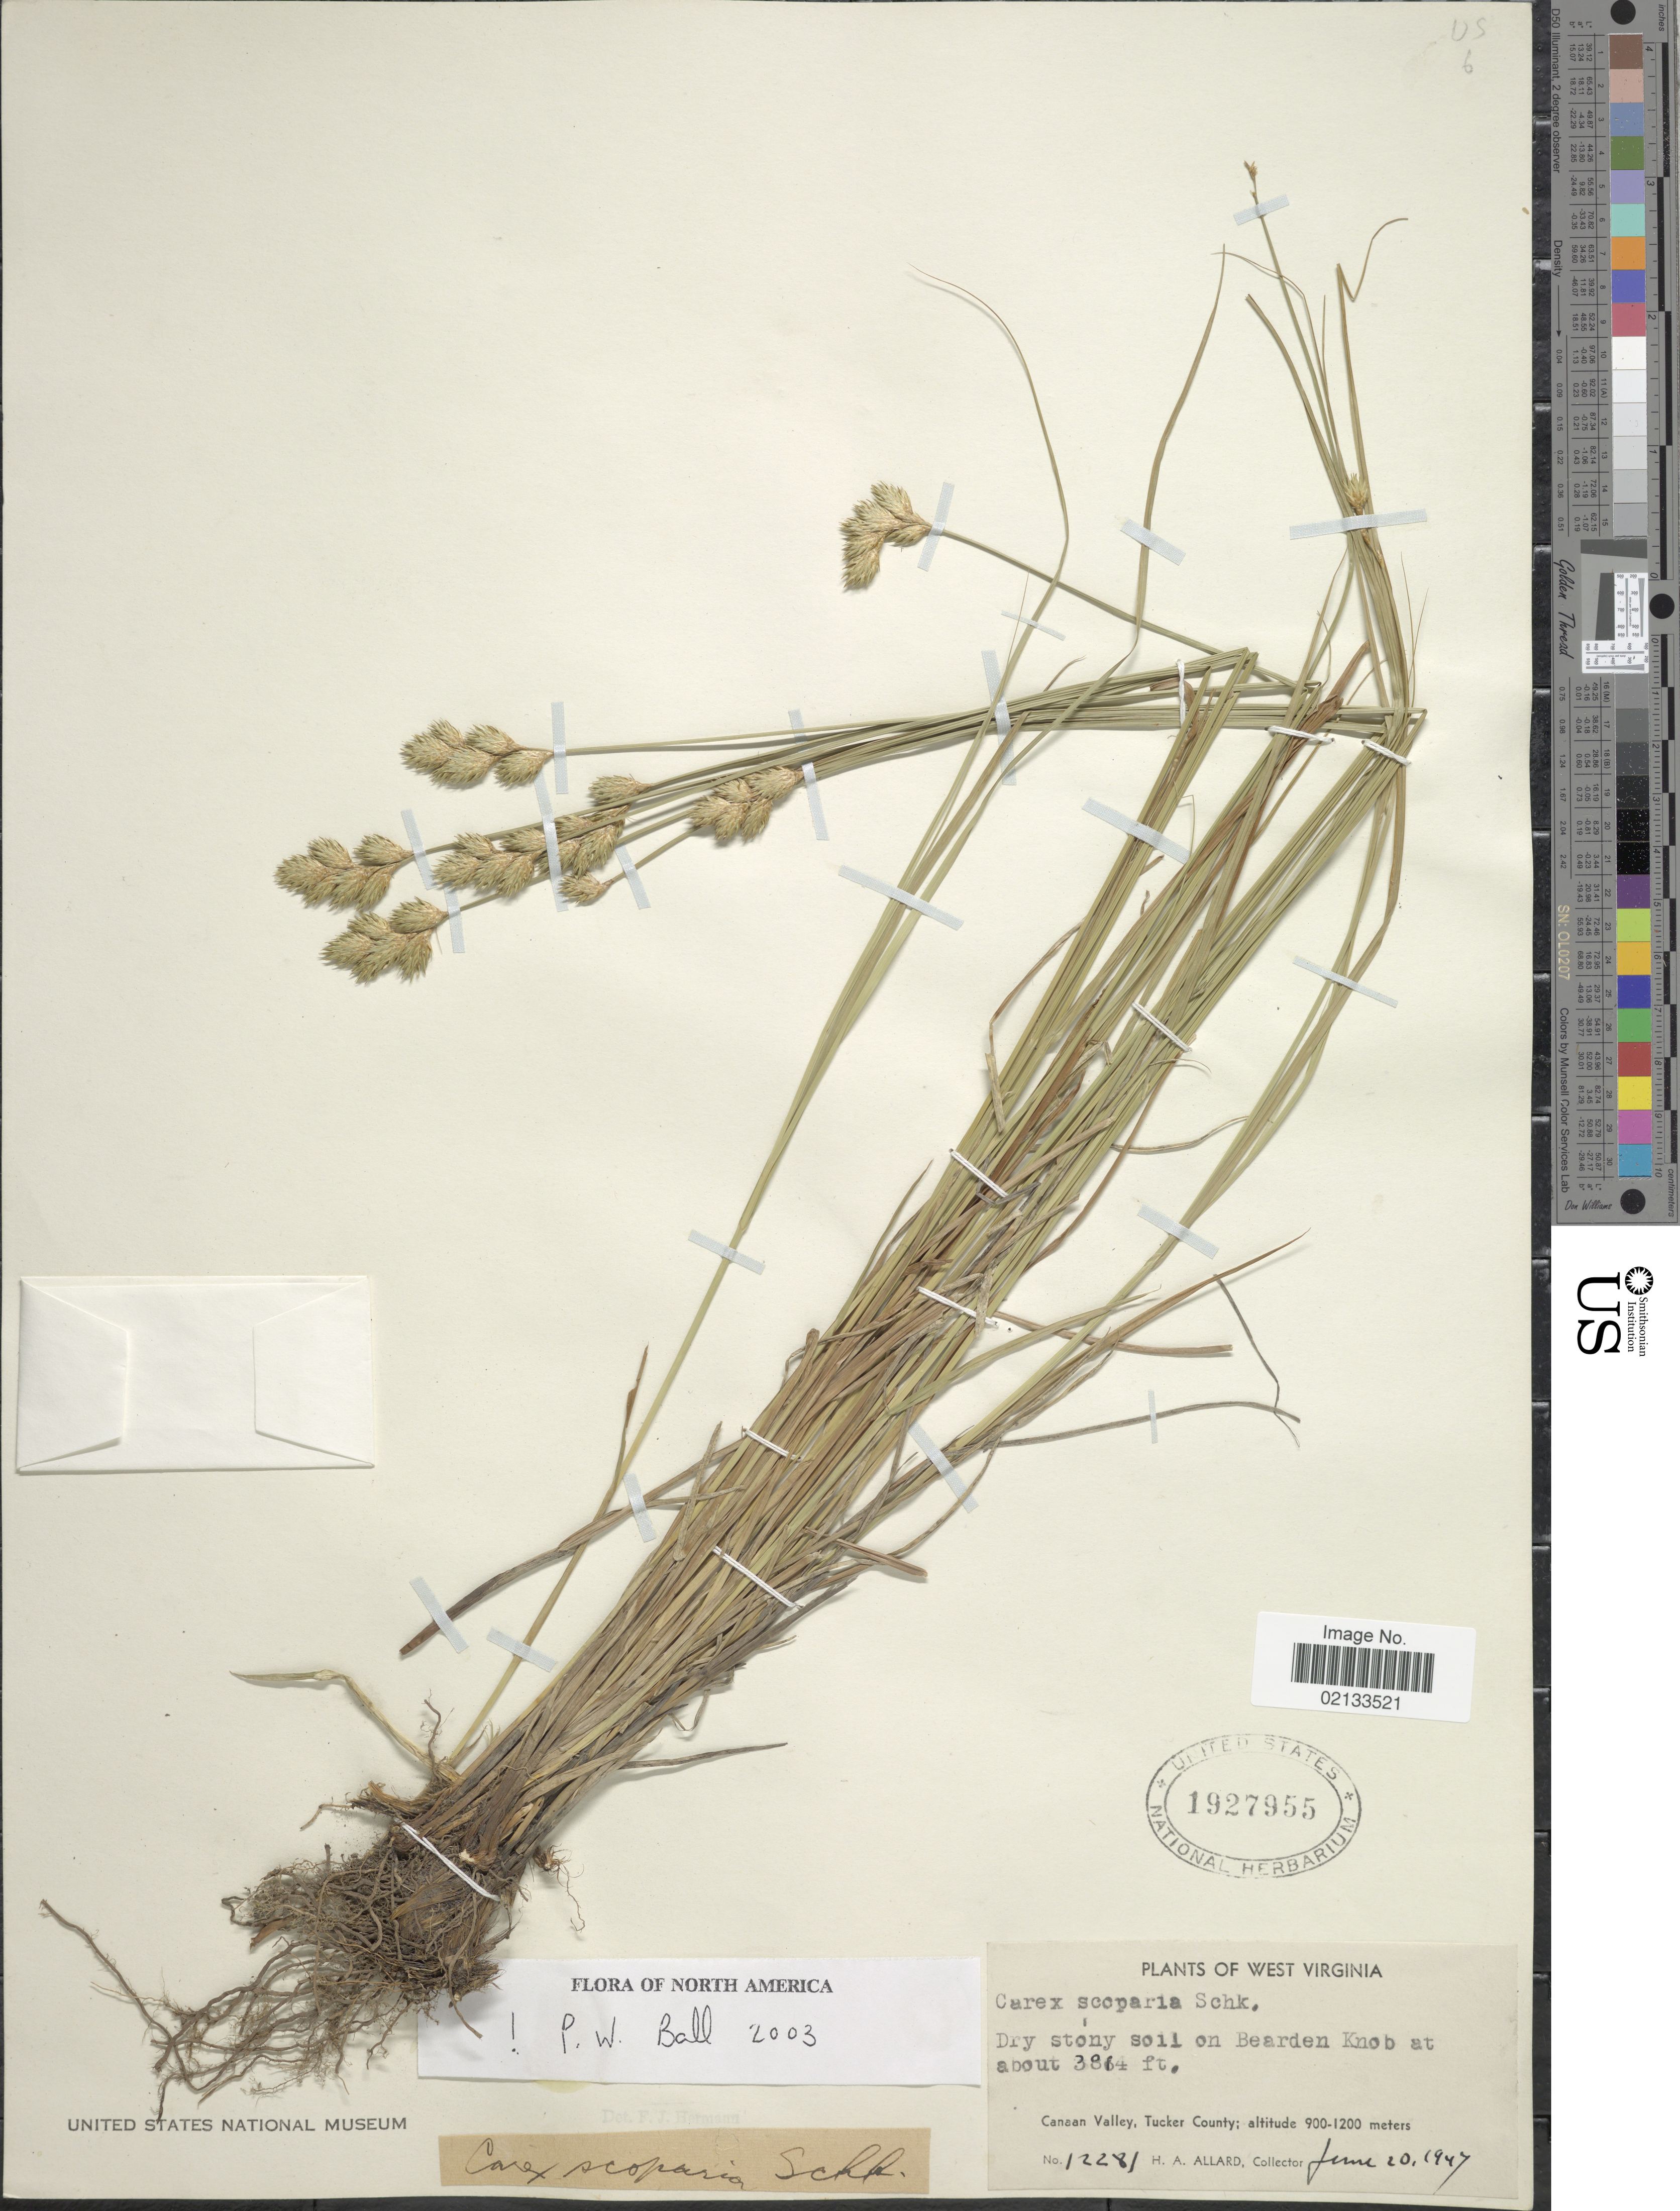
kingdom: Plantae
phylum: Tracheophyta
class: Liliopsida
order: Poales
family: Cyperaceae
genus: Carex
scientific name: Carex scoparia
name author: Schkuhr ex Willd.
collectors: H. A. Allard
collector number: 12281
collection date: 1947-06-20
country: United States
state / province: West Virginia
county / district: Tucker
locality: Dry stny soil on Bearden Knob; Canaan Valley, Tucker County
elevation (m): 1163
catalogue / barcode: US 1927955